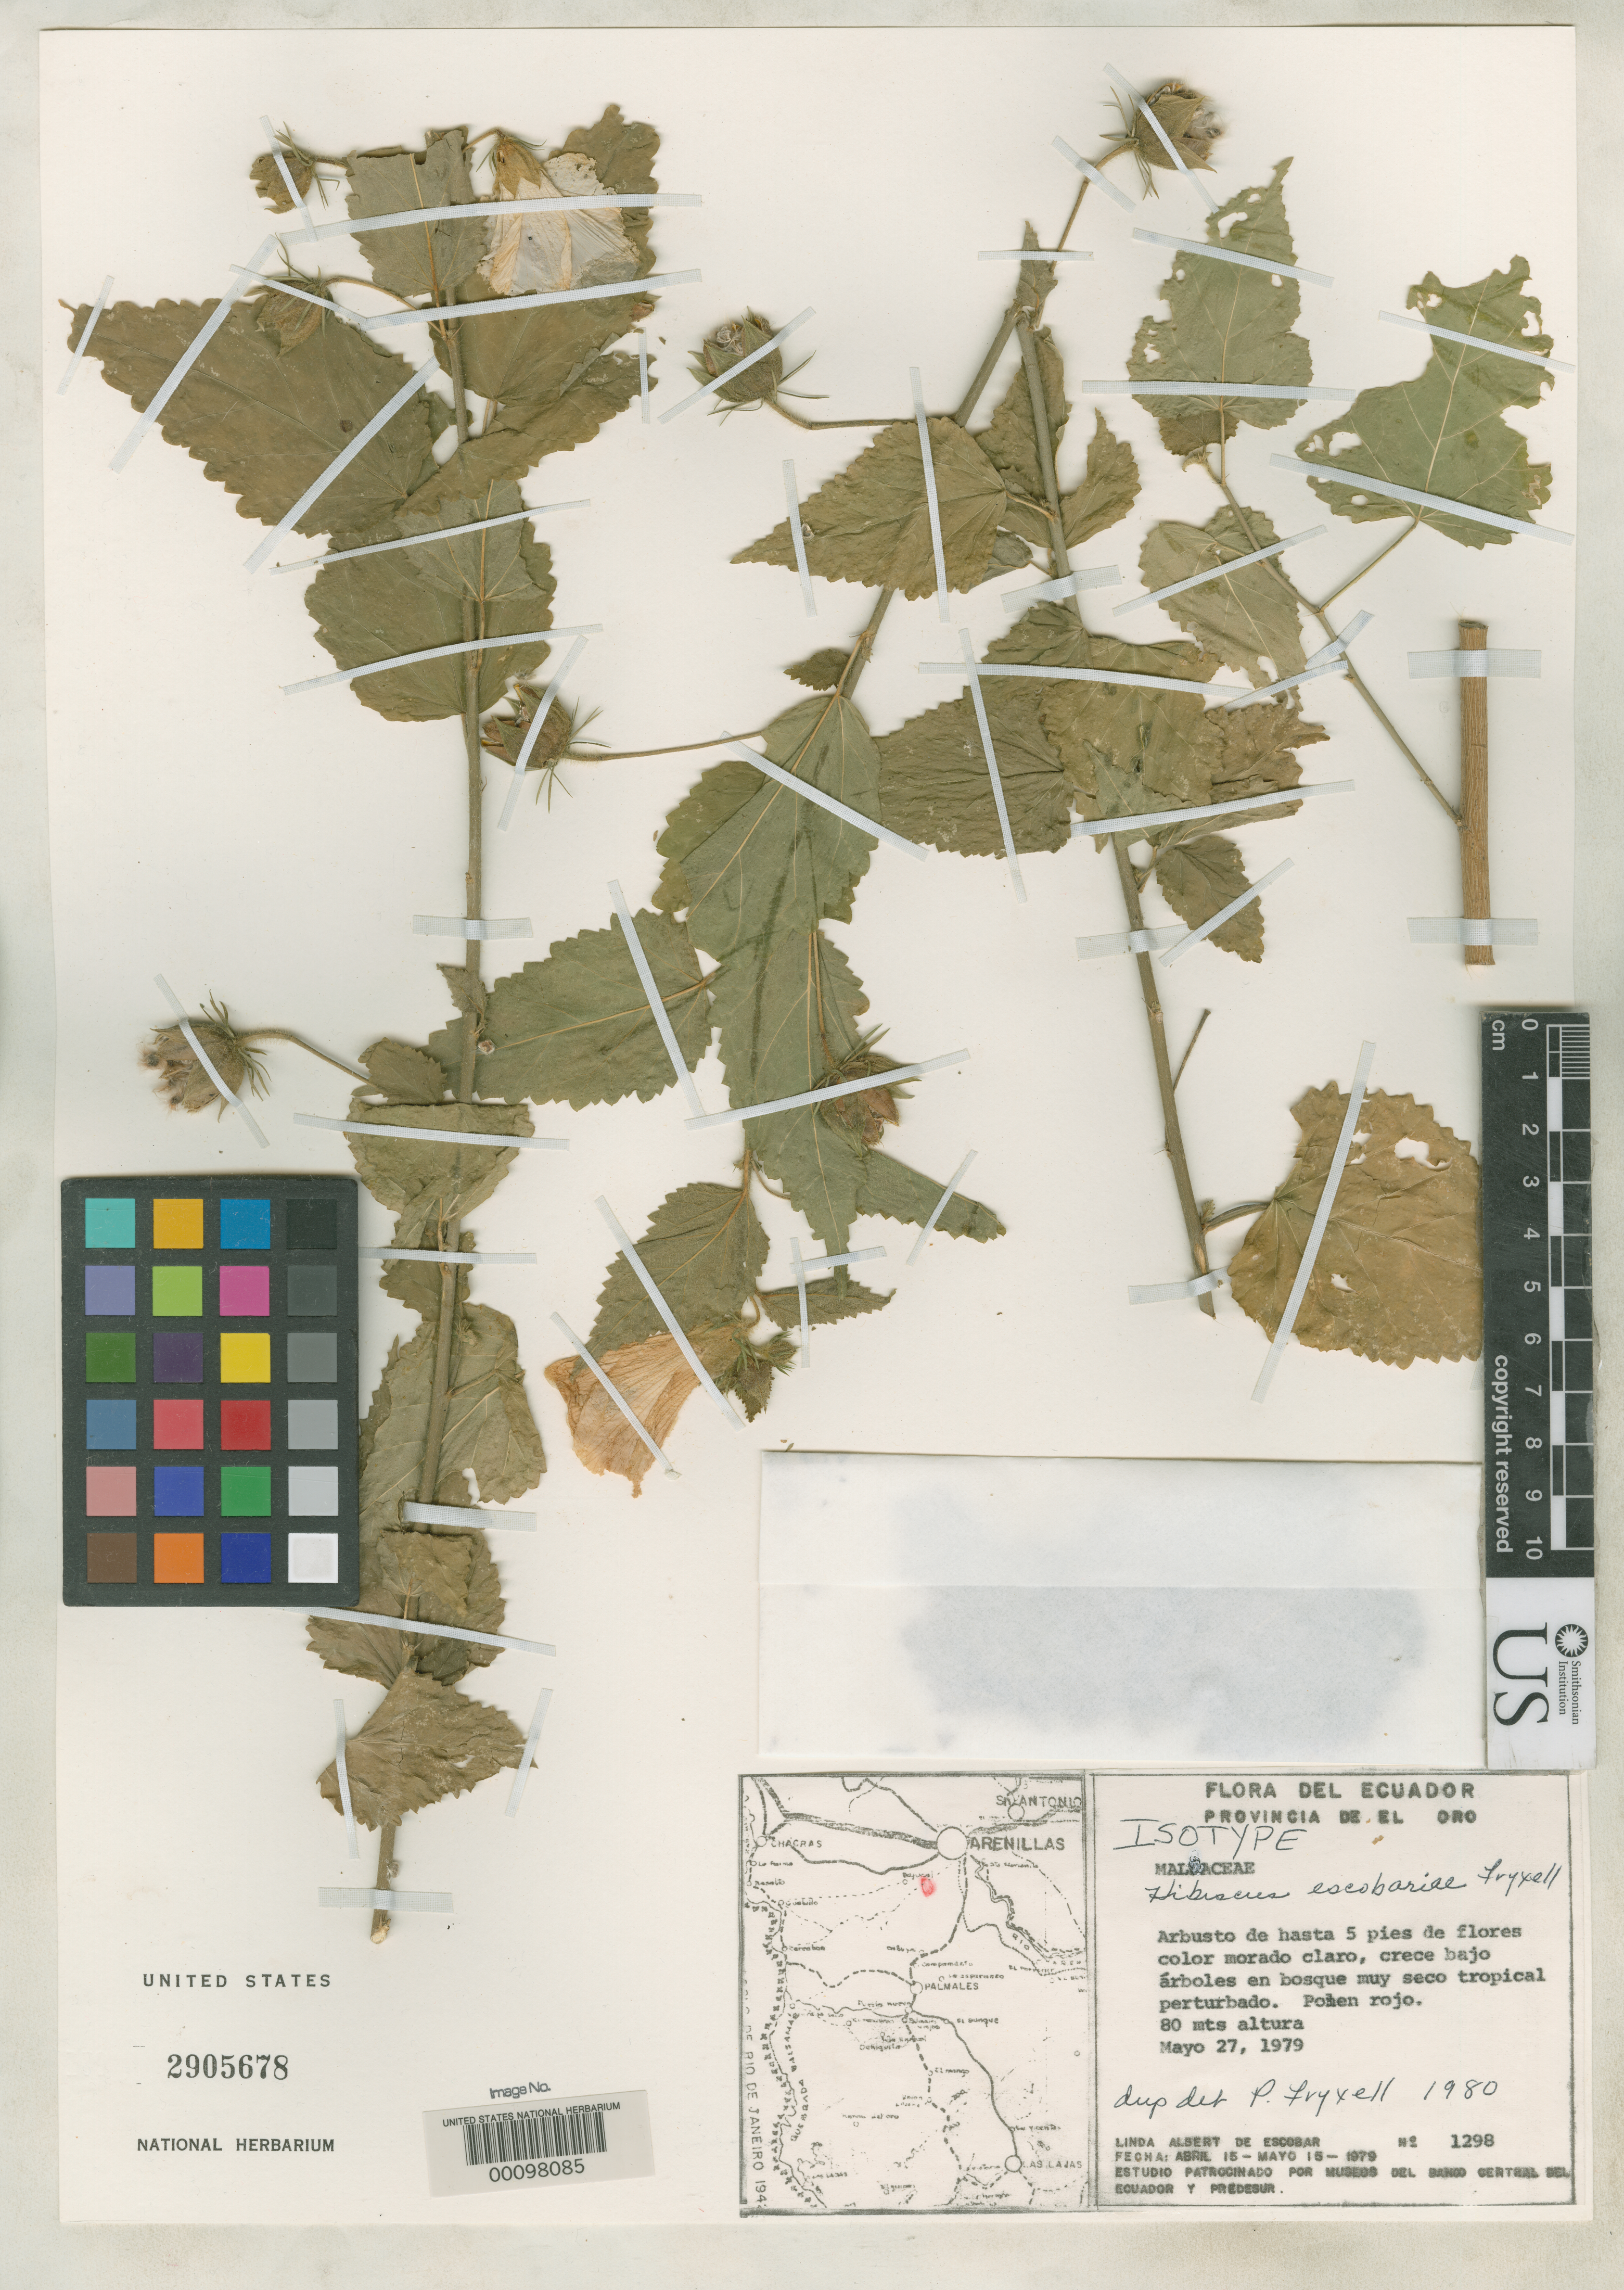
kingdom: Plantae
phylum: Tracheophyta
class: Magnoliopsida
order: Malvales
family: Malvaceae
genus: Hibiscus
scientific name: Hibiscus escobariae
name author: Fryxell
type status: Isotype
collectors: L. K. de Escobar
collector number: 1298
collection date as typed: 27 May 1979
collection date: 1979-05-27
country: Ecuador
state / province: El Oro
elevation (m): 80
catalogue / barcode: US 2905678